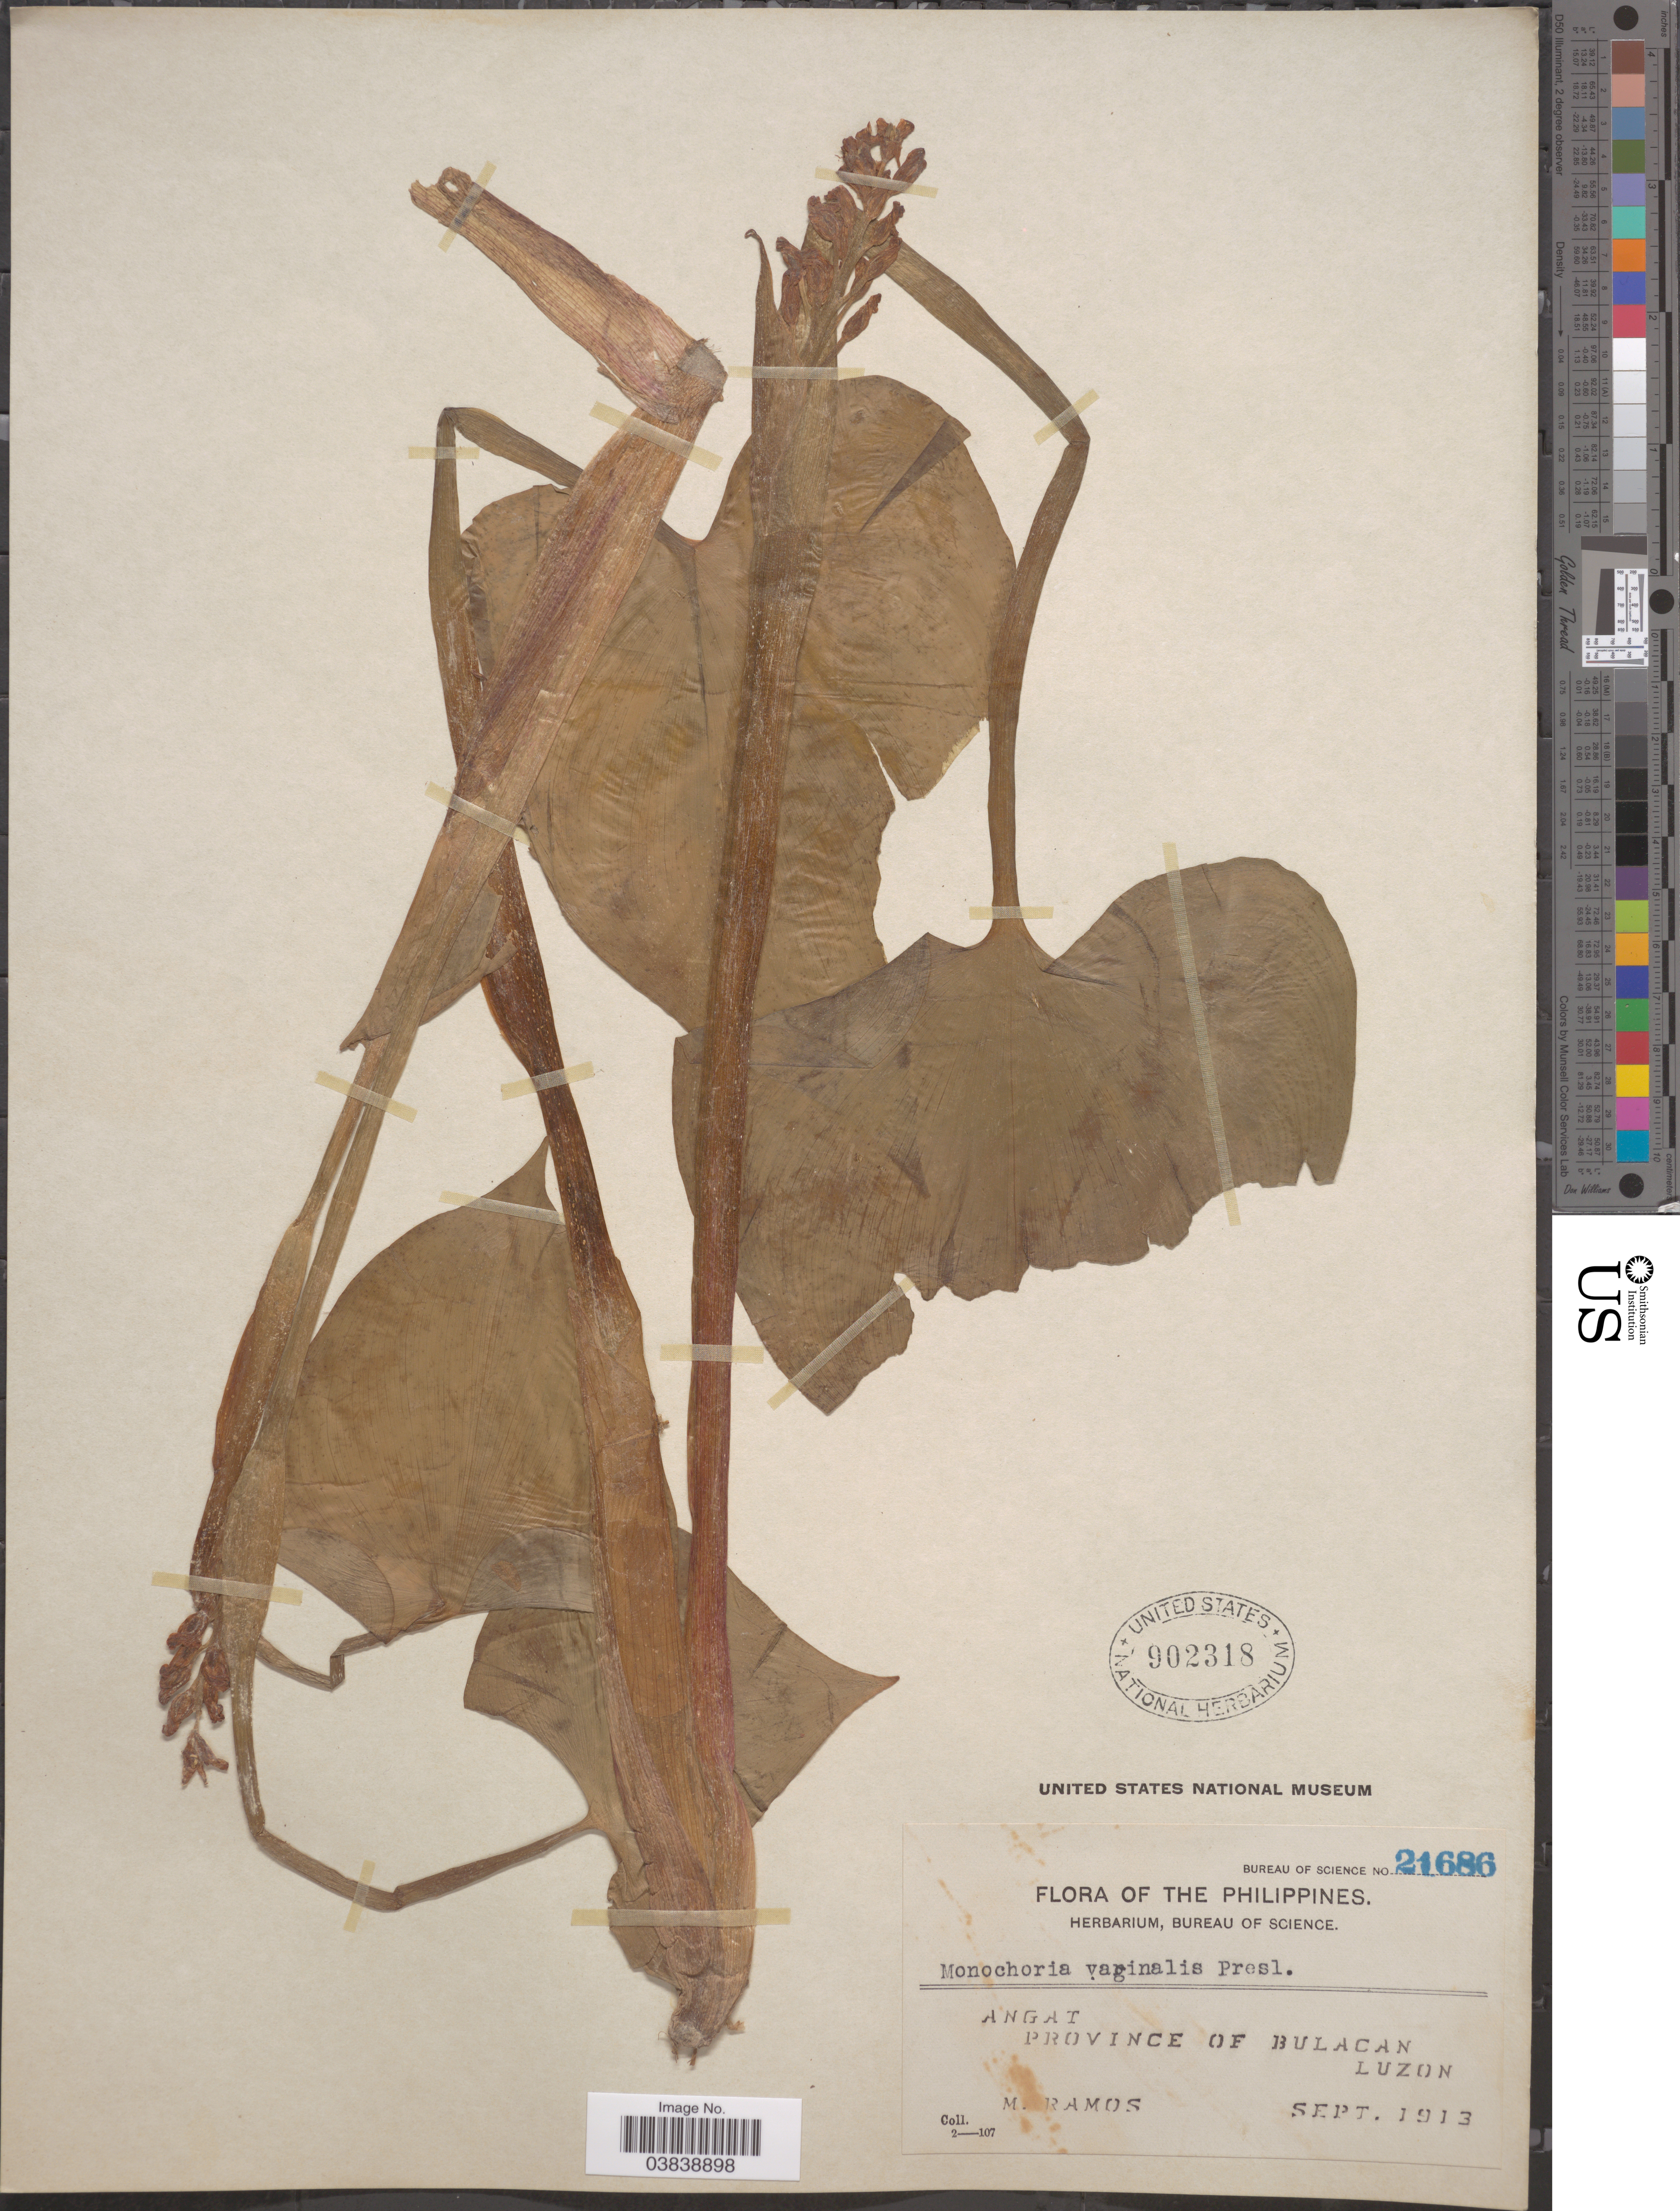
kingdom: Plantae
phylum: Tracheophyta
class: Liliopsida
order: Commelinales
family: Pontederiaceae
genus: Monochoria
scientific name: Monochoria vaginalis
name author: (Burm. f.) C. Presl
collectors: M. Ramos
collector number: Bureau of Science 21686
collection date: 1913-09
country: Philippines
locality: Angat. Province of Bulacan. Luzon.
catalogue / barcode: US 902318